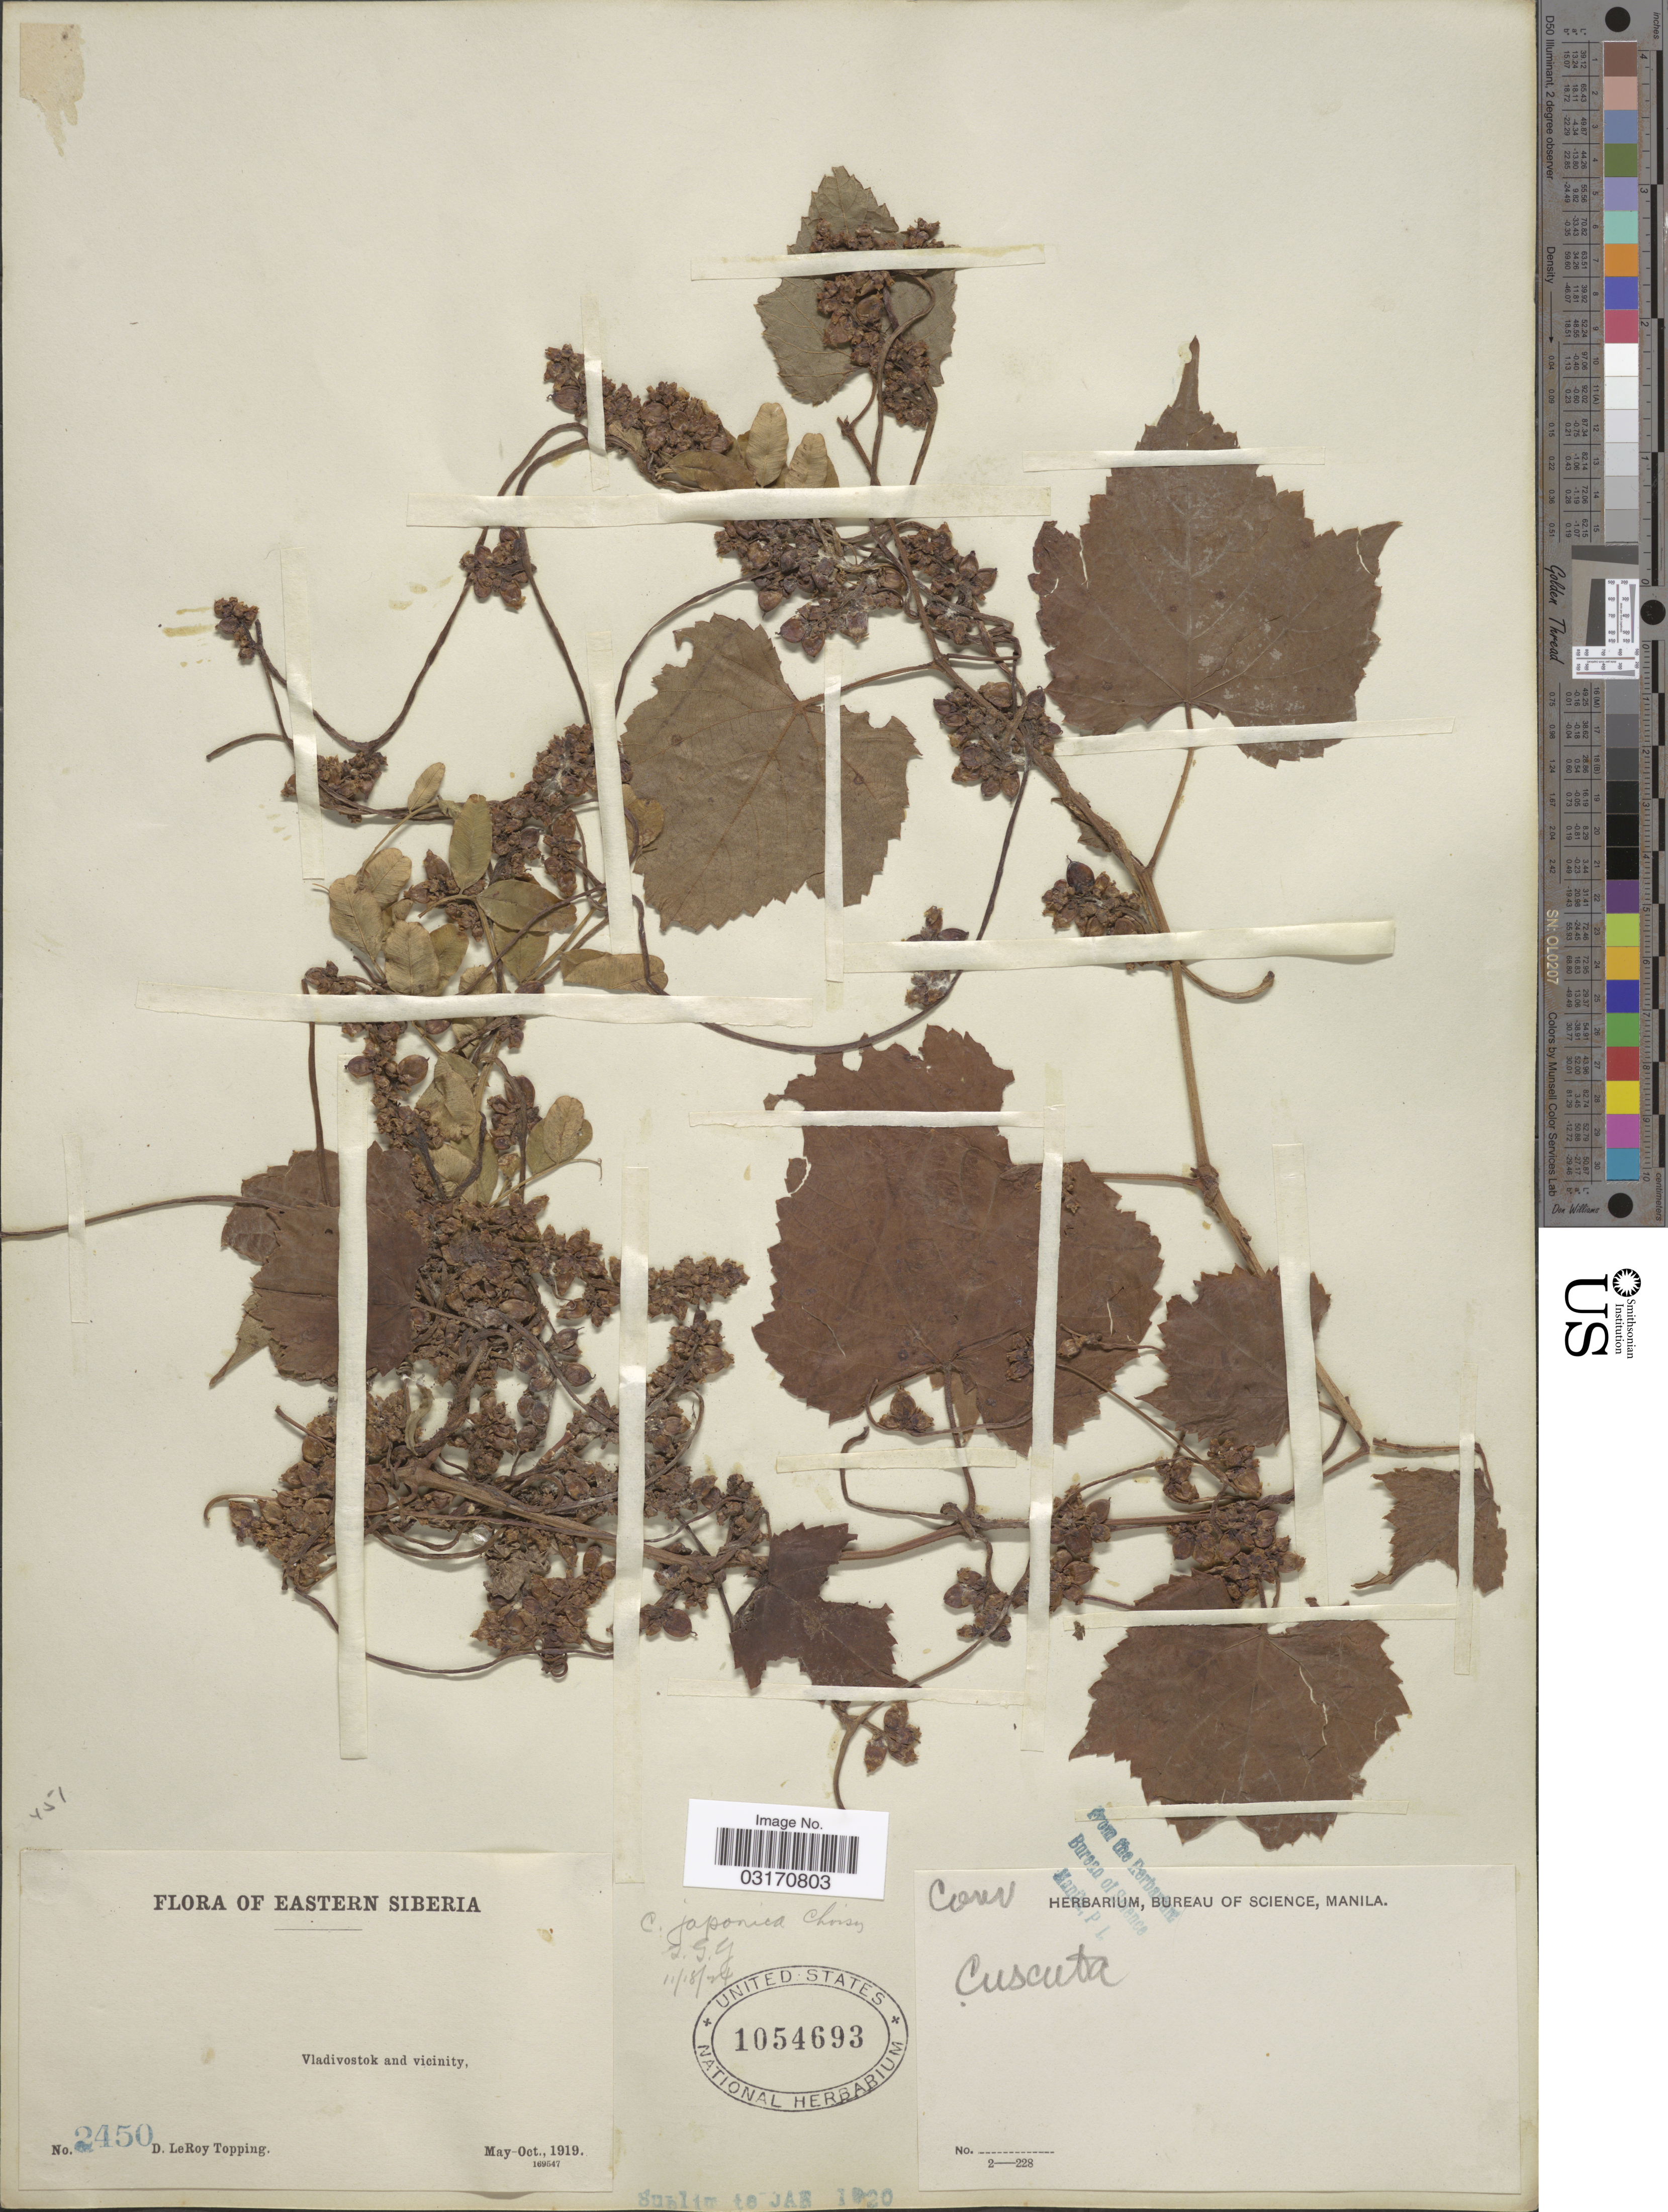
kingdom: Plantae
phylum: Tracheophyta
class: Magnoliopsida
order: Solanales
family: Convolvulaceae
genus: Cuscuta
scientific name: Cuscuta japonica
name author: Choisy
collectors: D. L. Topping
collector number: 2450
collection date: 1919-05/1919-10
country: Russian Federation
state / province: Primorsky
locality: Eastern Siberia. Vladivostok and vicinity.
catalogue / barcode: US 1054693